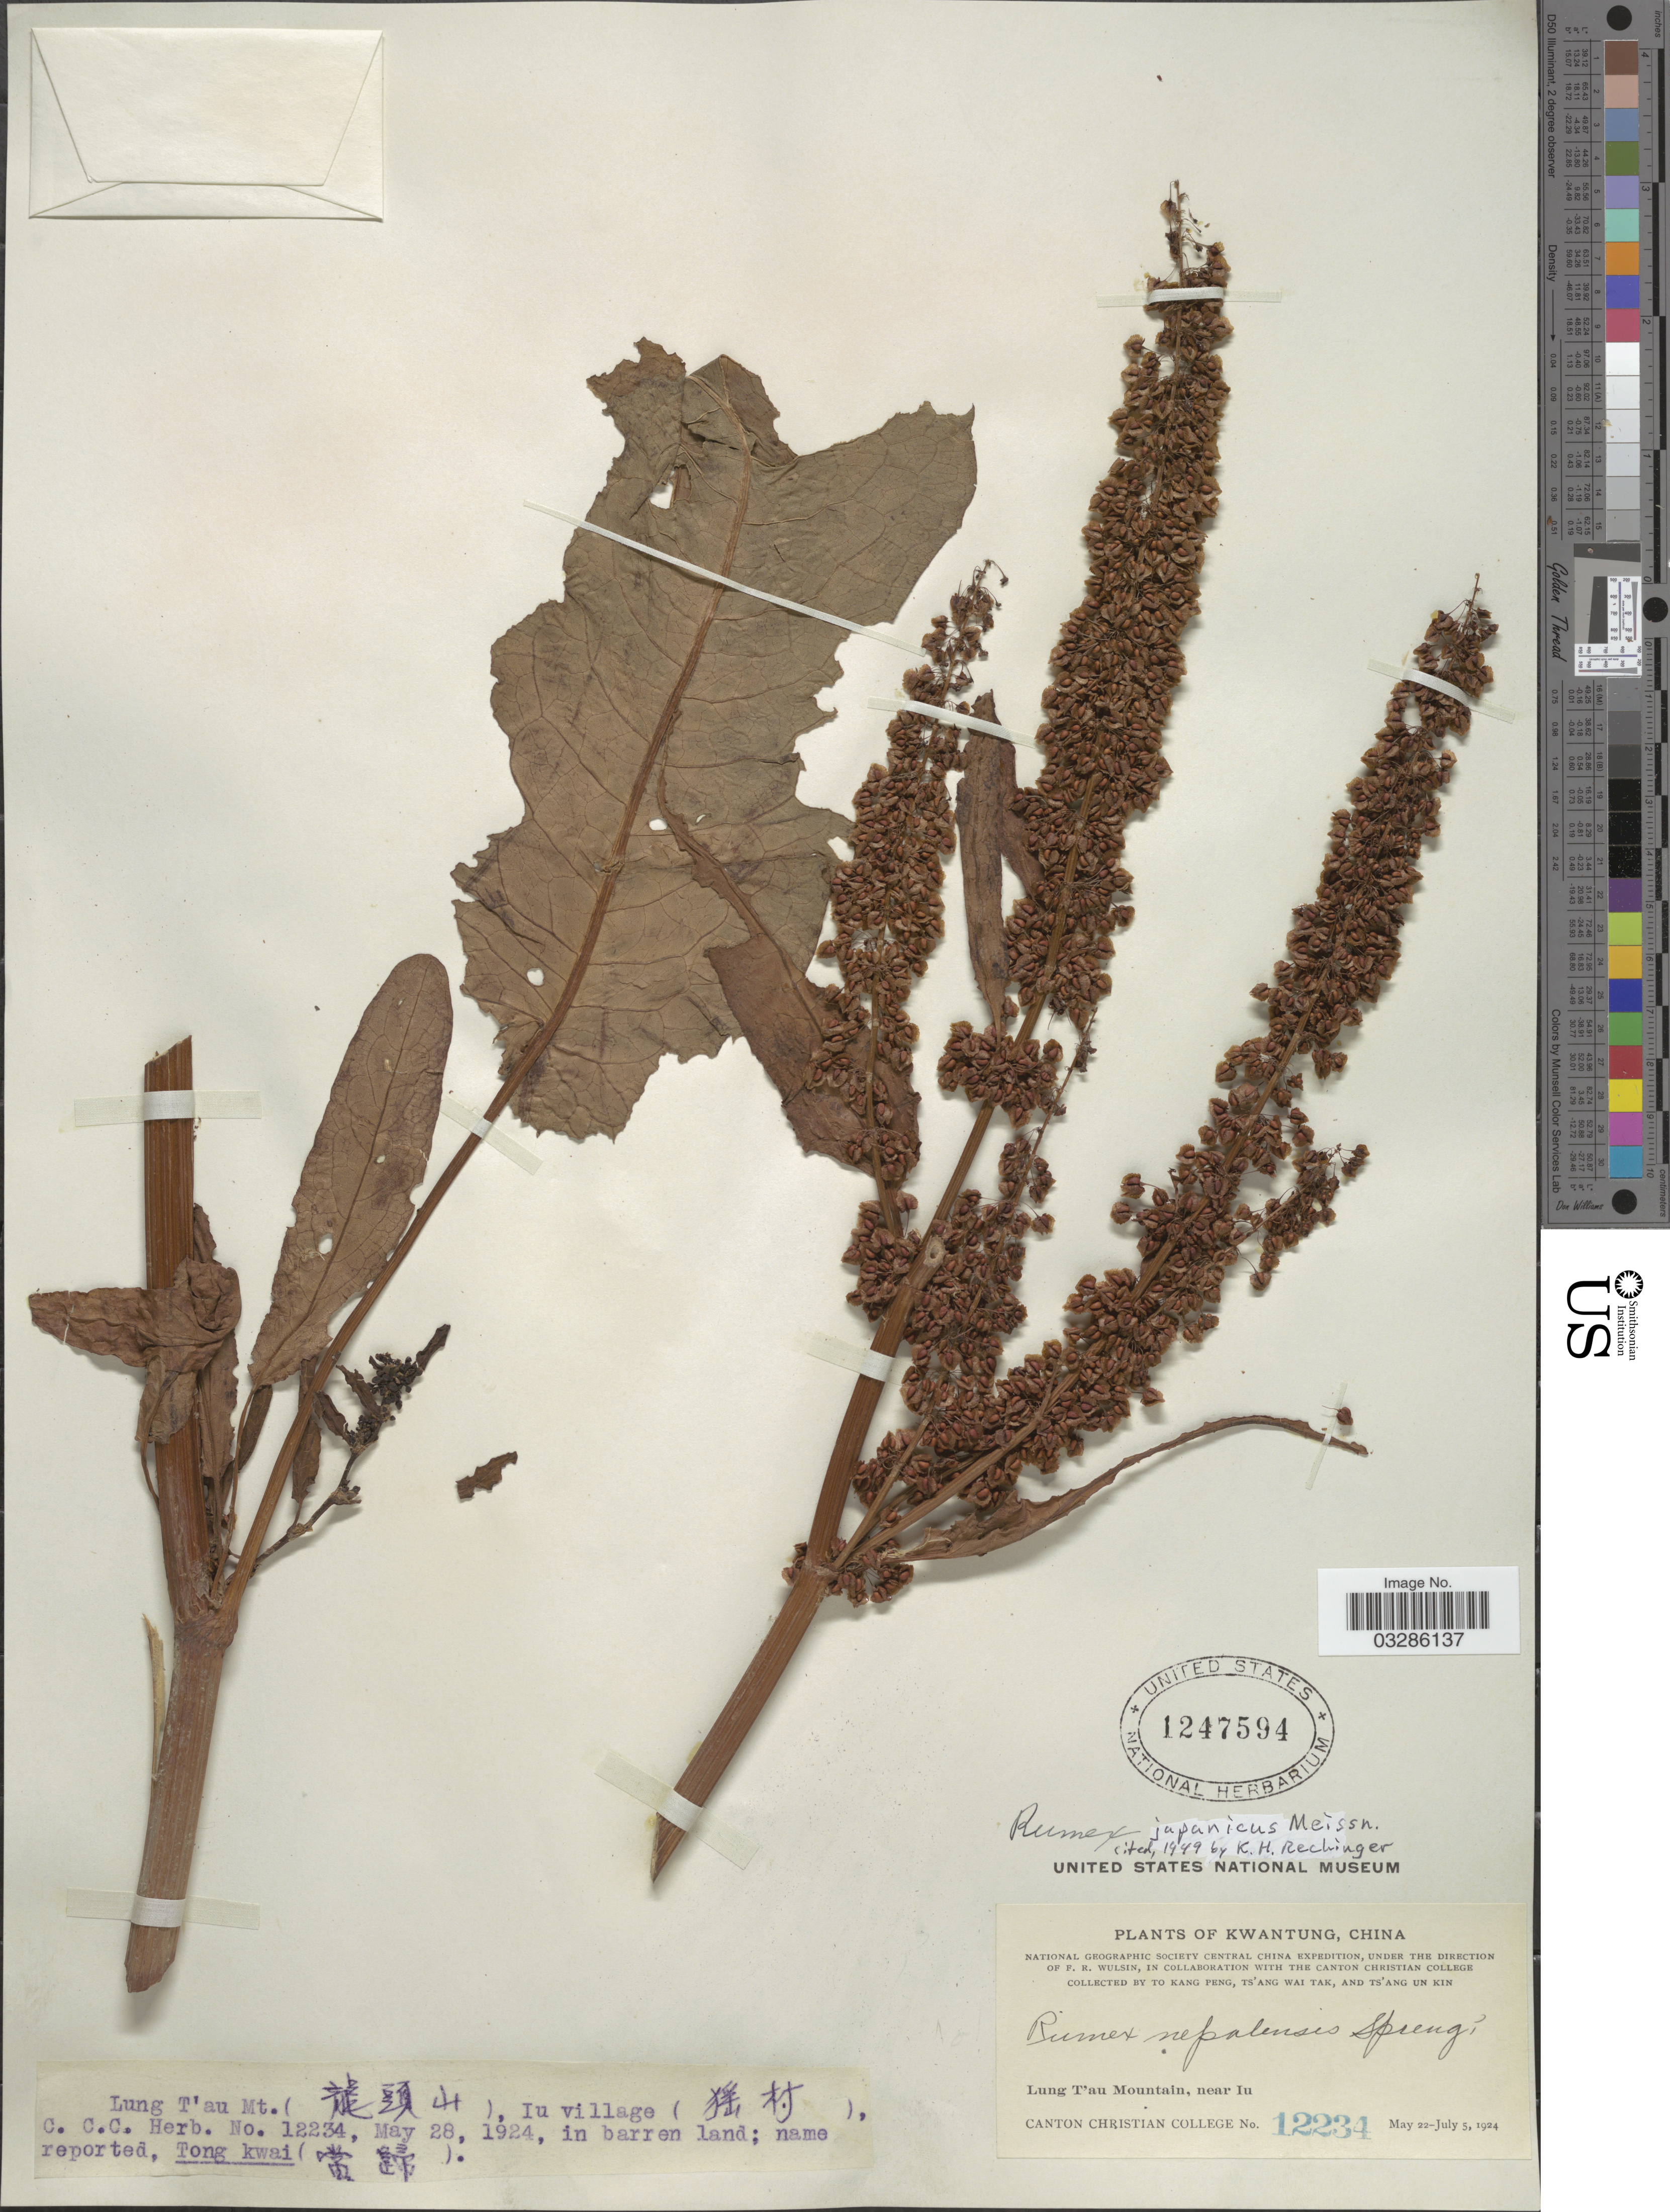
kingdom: Plantae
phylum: Tracheophyta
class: Magnoliopsida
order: Caryophyllales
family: Polygonaceae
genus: Rumex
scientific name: Rumex japonicus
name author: Houtt.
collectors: Canton Christian College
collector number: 12234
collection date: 1924-05-28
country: China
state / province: Guangdong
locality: Kwangtung. Lung T'au Mountain, near Iu.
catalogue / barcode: US 1247594